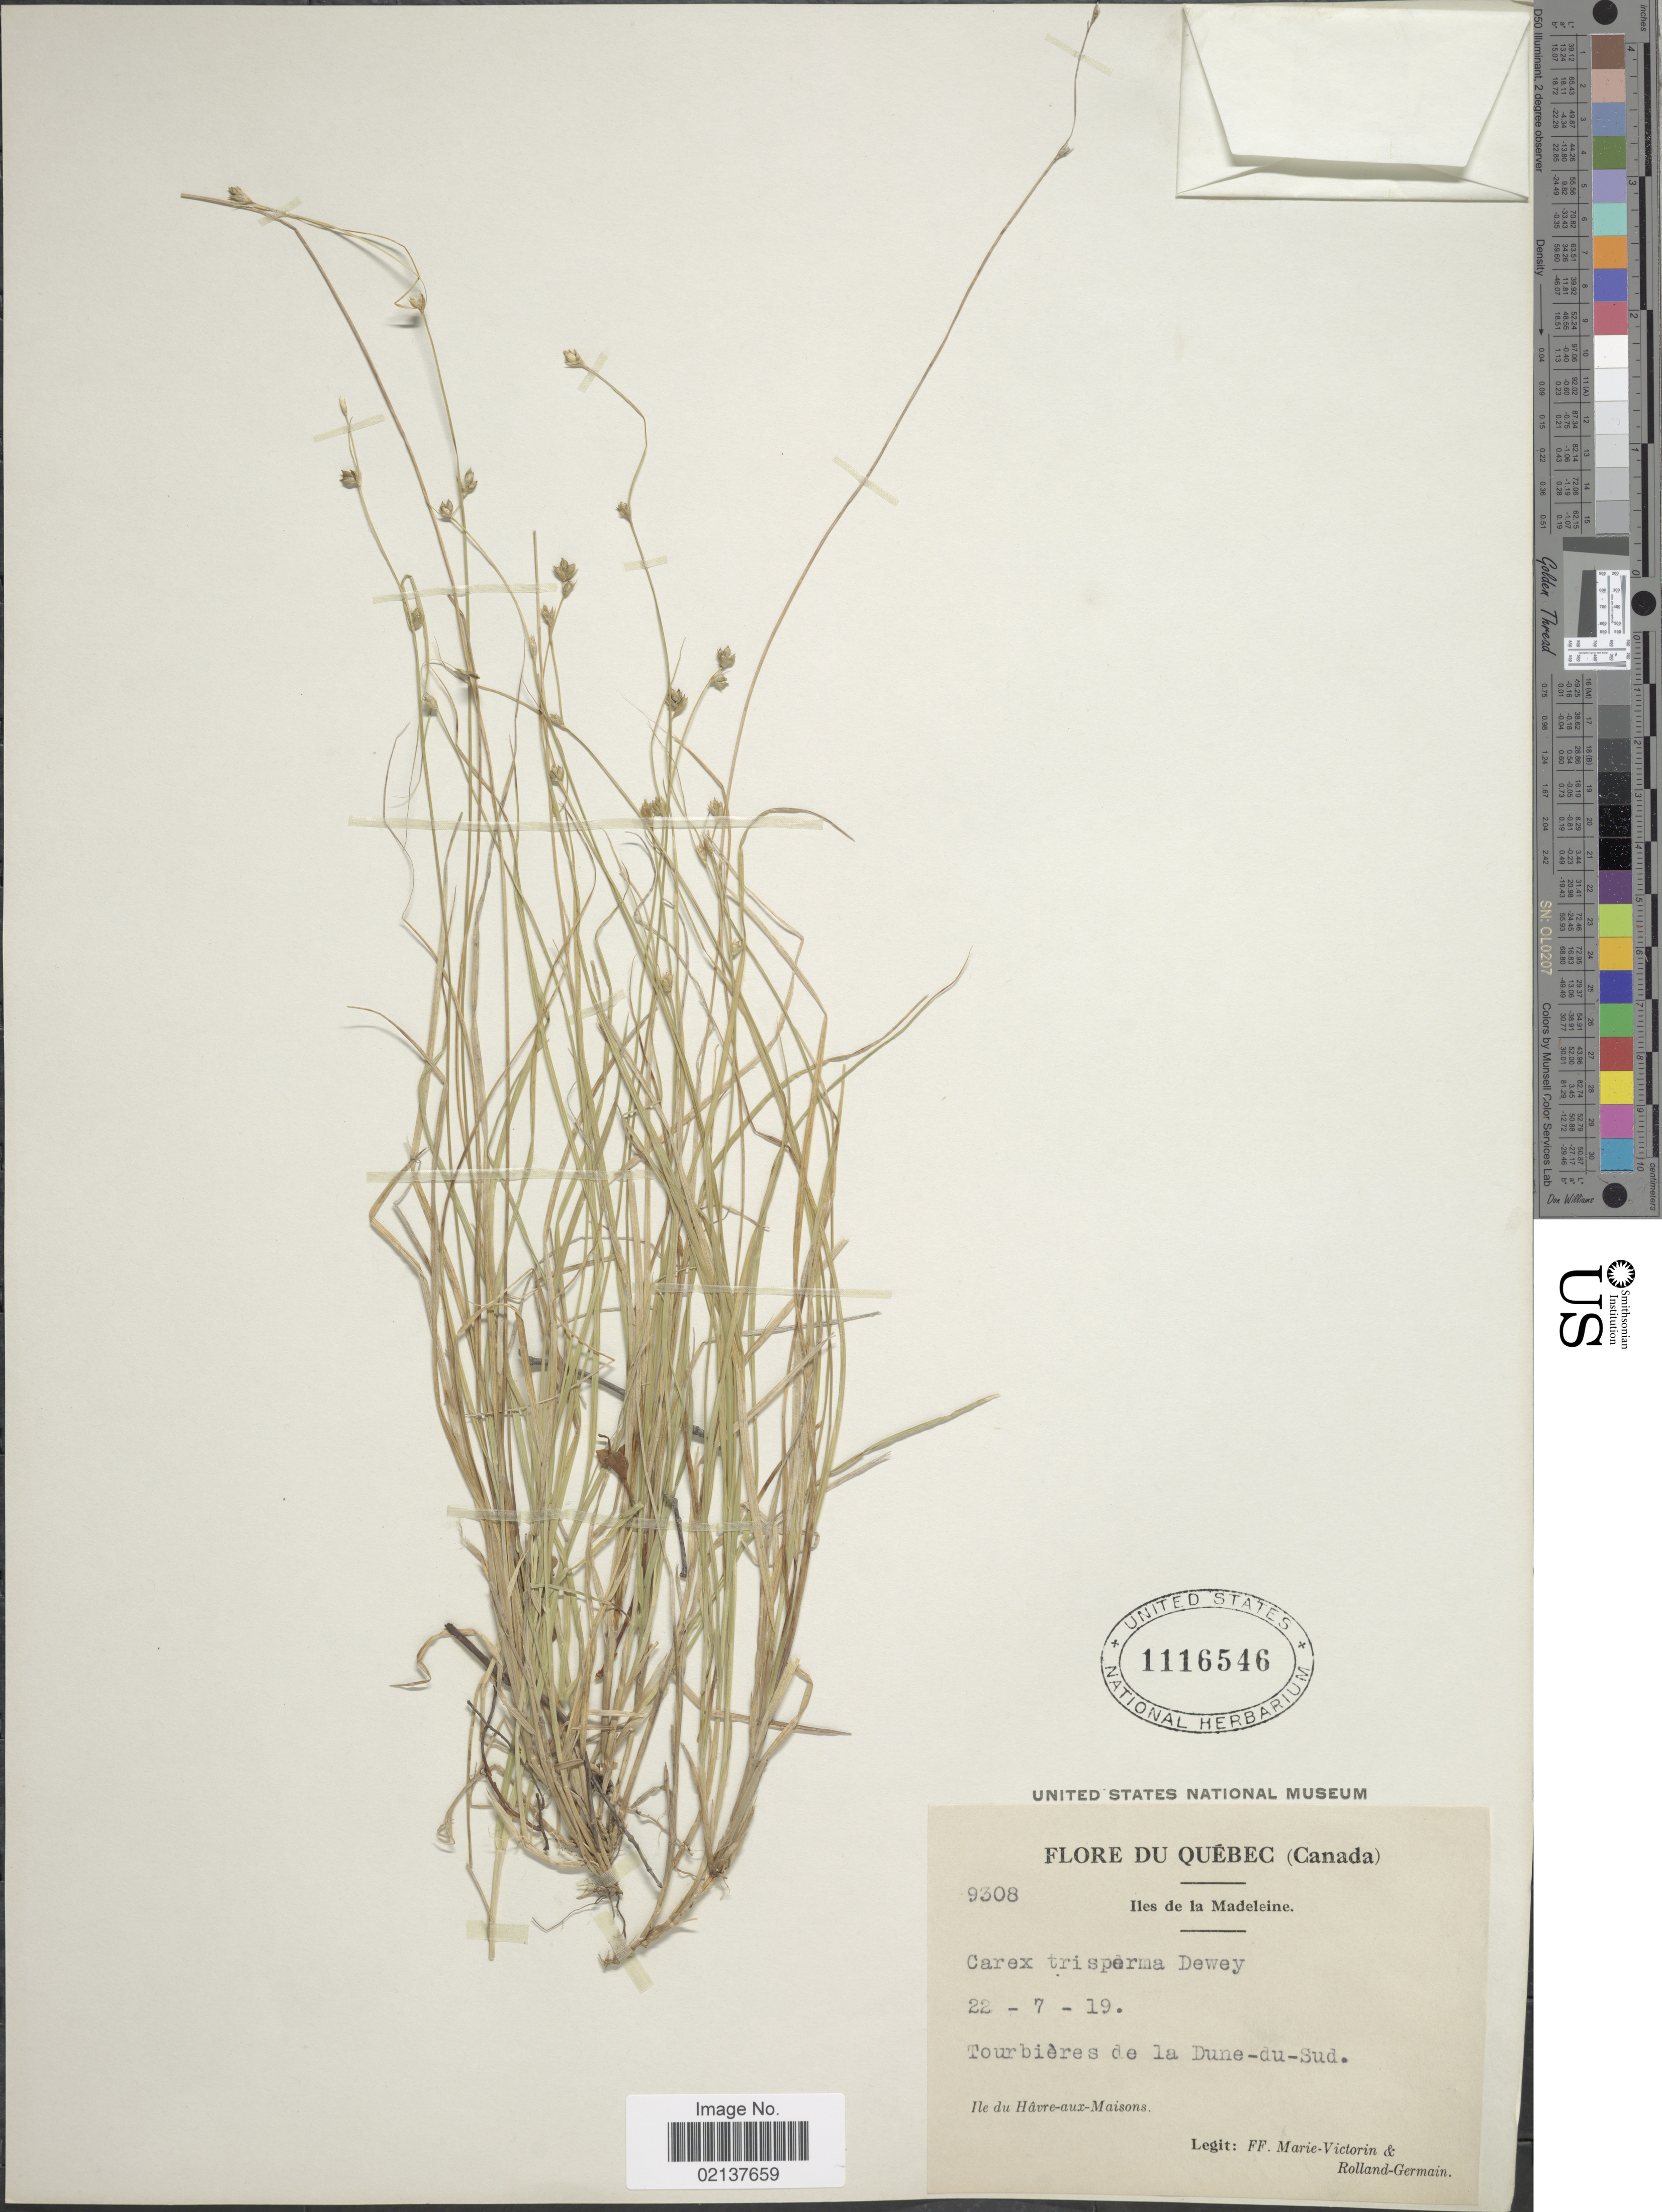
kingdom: Plantae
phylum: Tracheophyta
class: Liliopsida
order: Poales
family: Cyperaceae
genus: Carex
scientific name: Carex trisperma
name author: Dewey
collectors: F. Marie-Victorin & Rolland-Germain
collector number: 9308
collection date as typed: Transcribed d/m/y: 22/7/19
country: Canada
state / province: Quebec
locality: Iles de la Madeleine, Tourbieres de la Dune-du-Sud, Ile du Havre-au-Maisons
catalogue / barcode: US 1116546